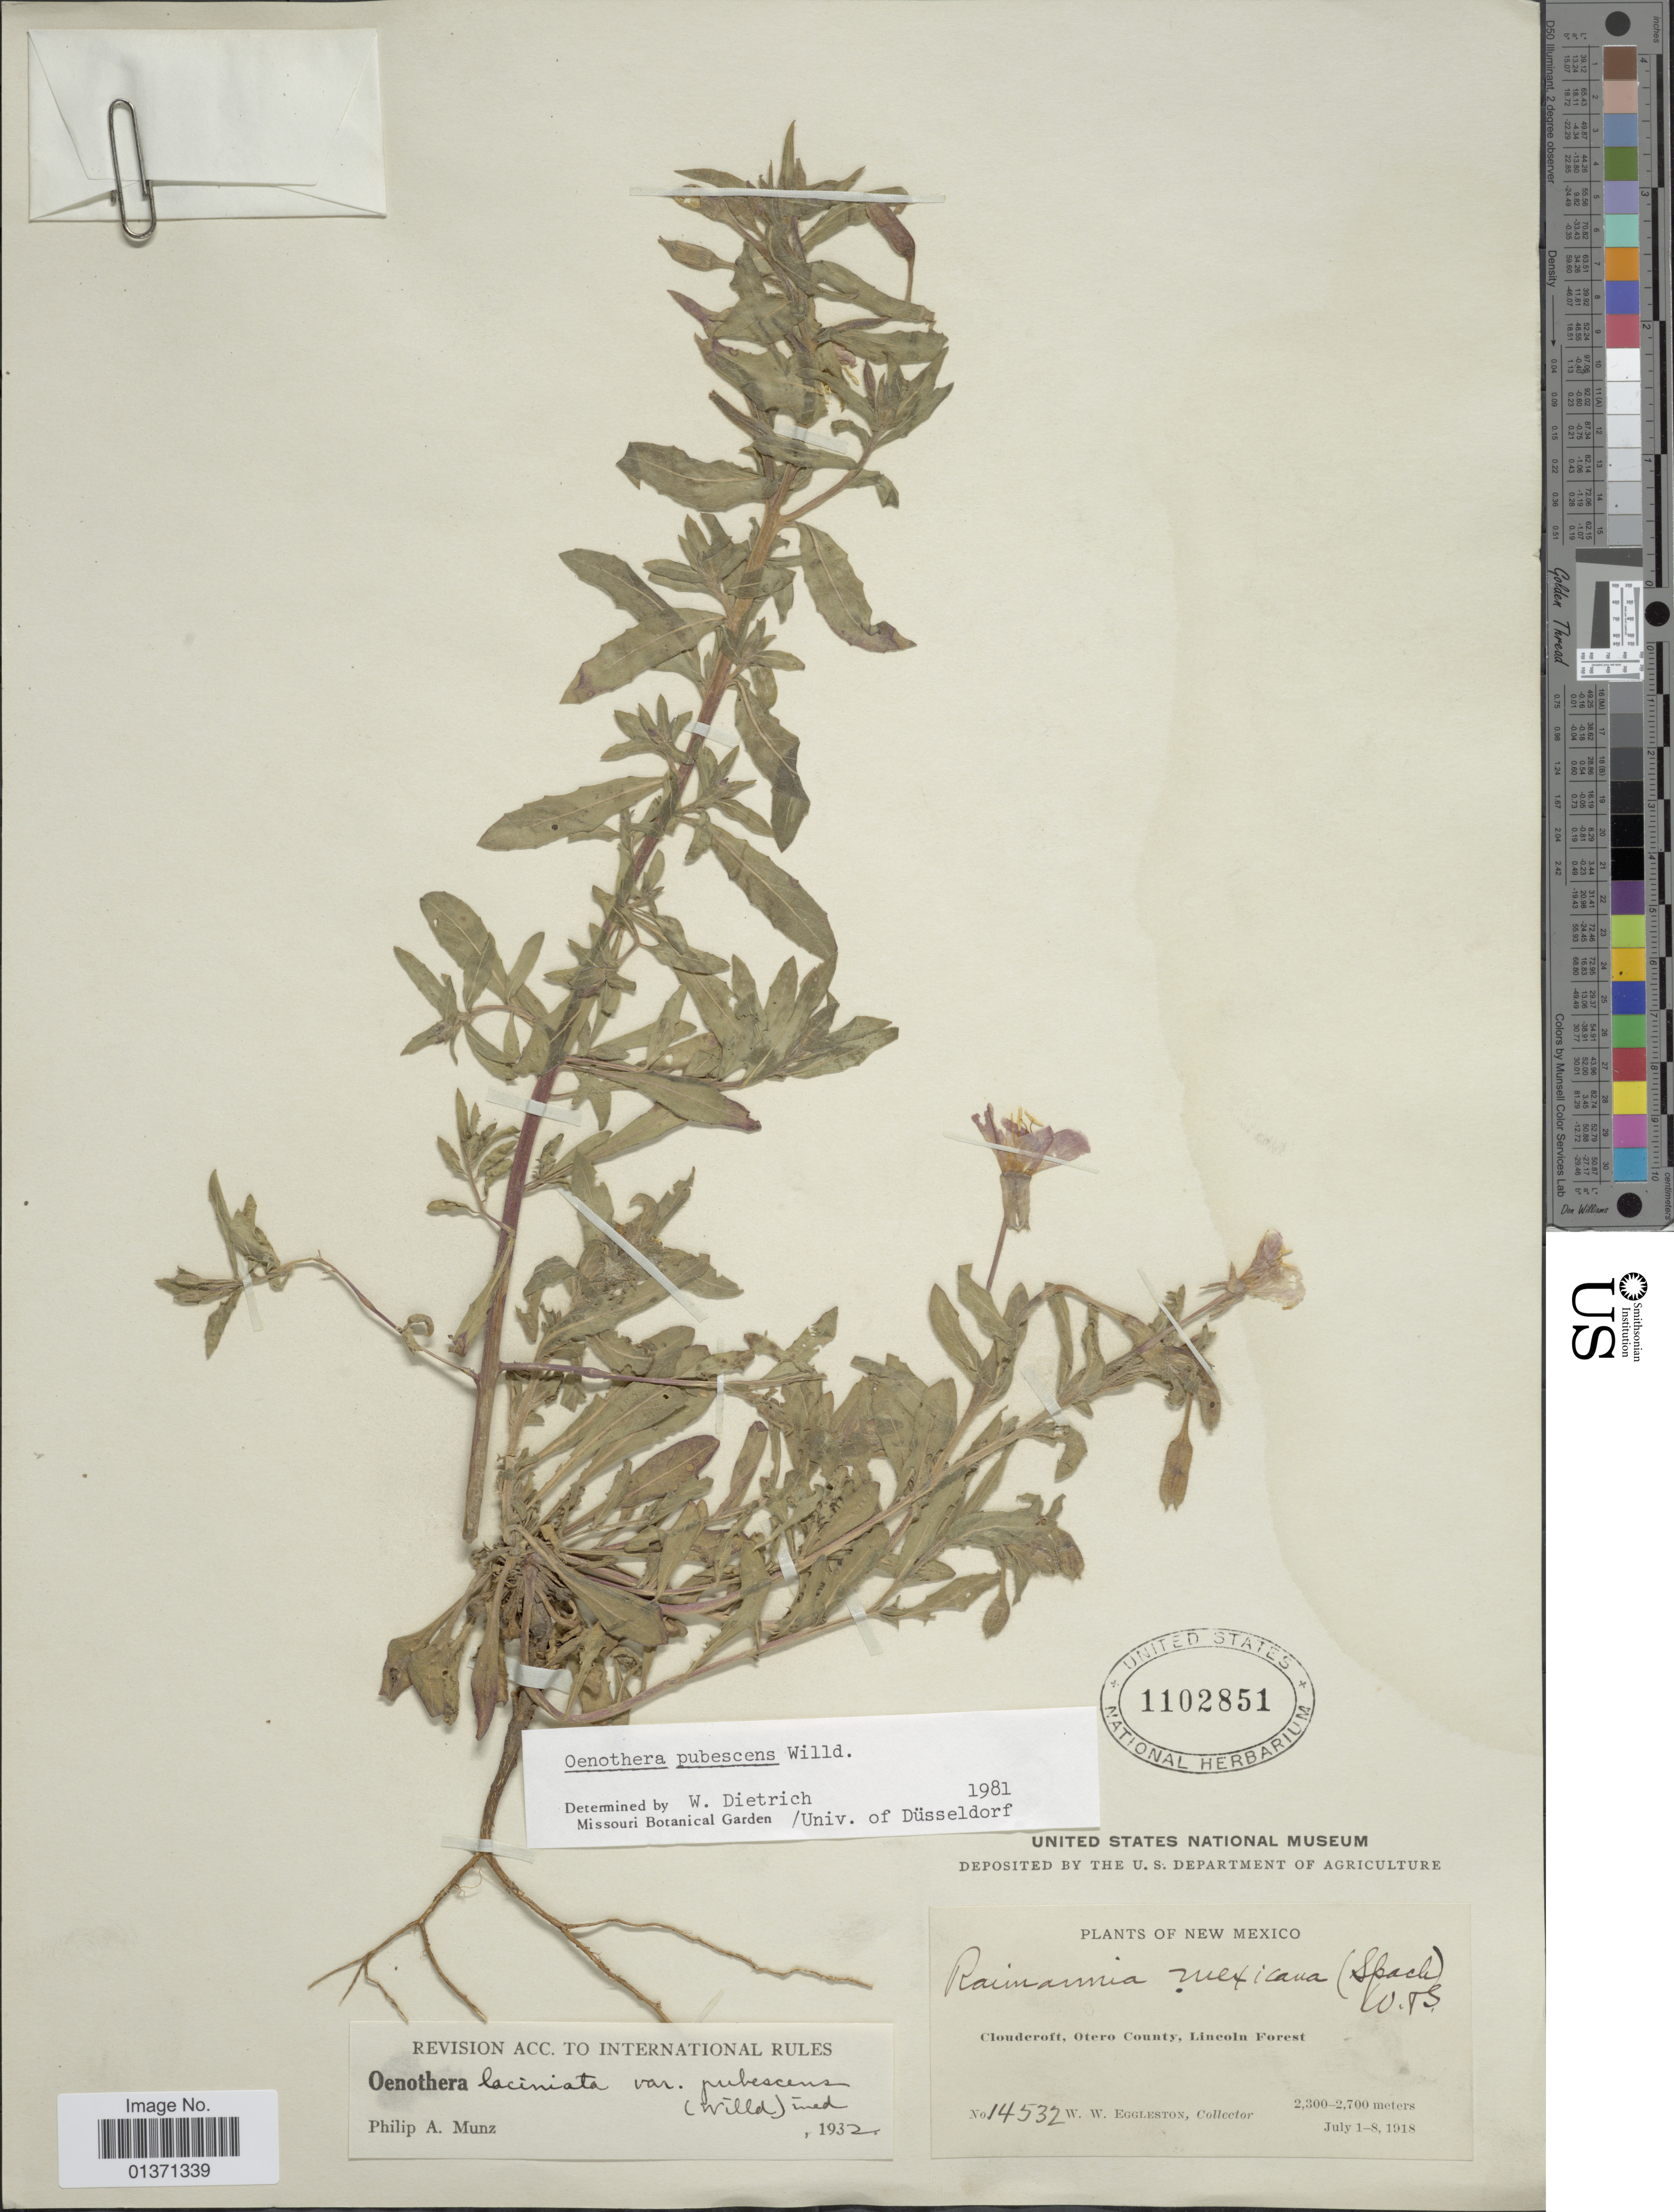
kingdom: Plantae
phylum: Tracheophyta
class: Magnoliopsida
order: Myrtales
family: Onagraceae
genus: Oenothera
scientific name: Oenothera pubescens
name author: Willd. ex Spreng.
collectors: W. W. Eggleston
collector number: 14532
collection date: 1918-07-01/1918-07-08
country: United States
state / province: New Mexico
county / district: Otero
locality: Clouderoft, Lincoln Forest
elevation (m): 2300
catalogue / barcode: US 1102851